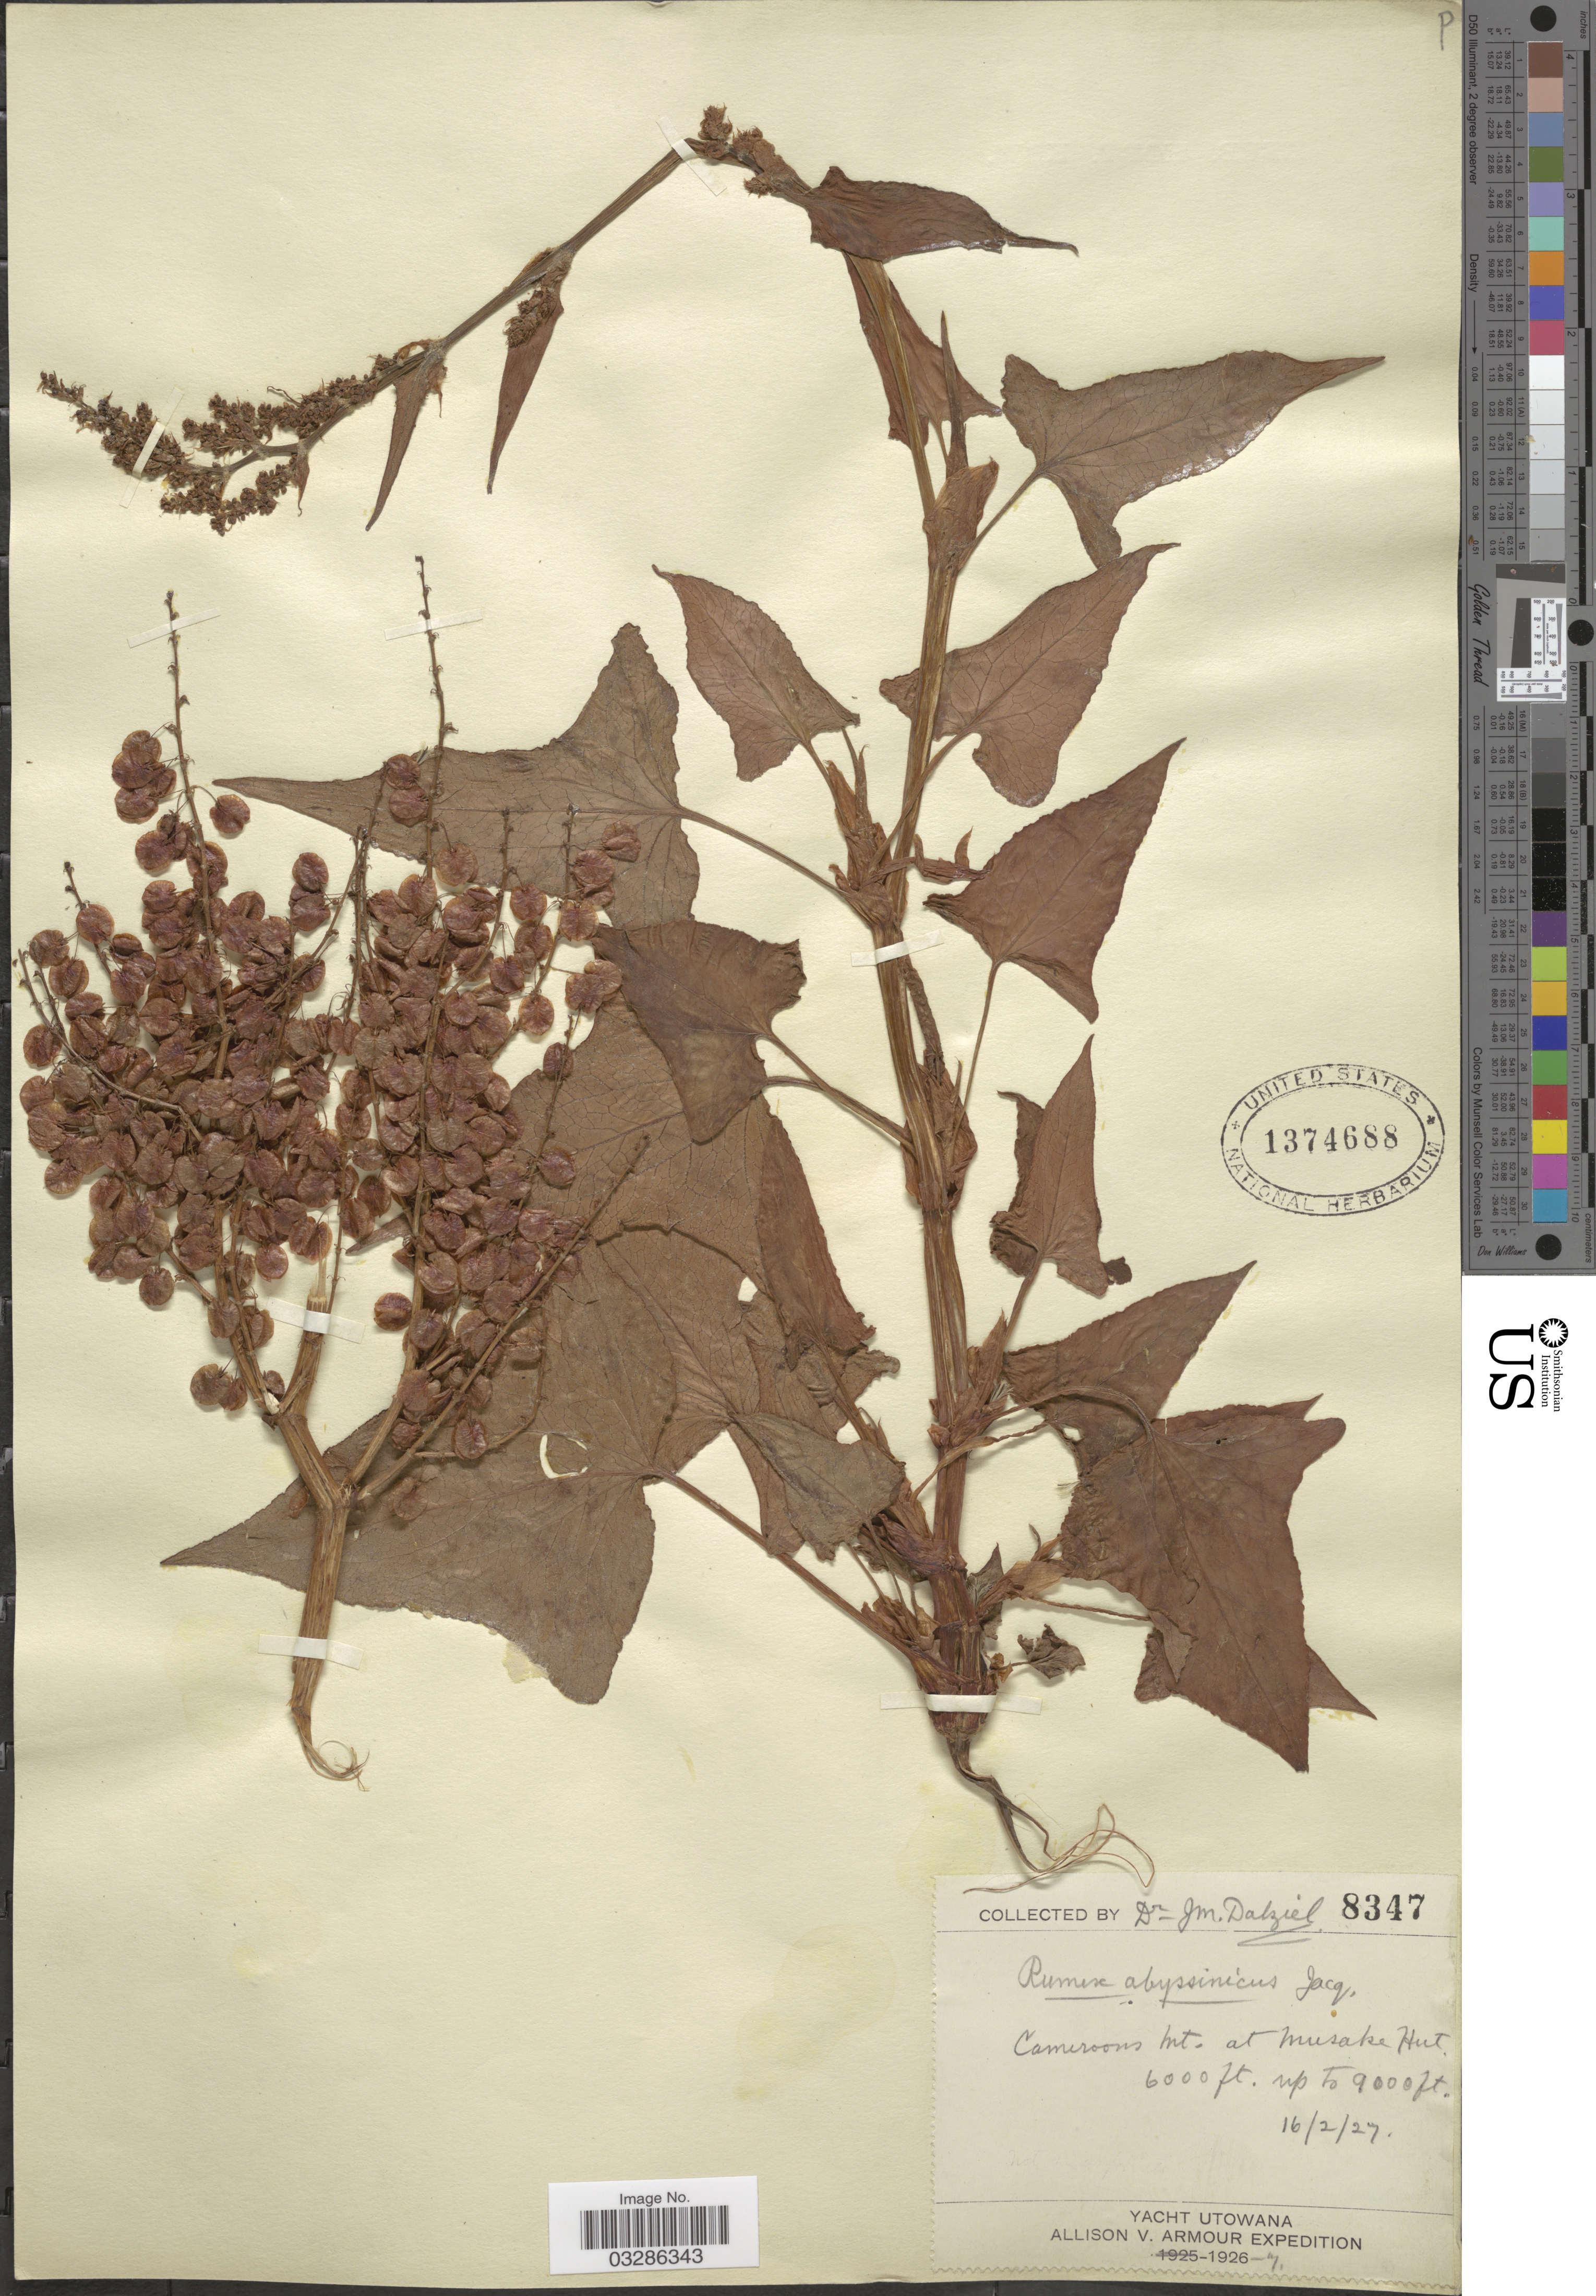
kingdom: Plantae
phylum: Tracheophyta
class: Magnoliopsida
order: Caryophyllales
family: Polygonaceae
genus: Rumex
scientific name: Rumex abyssinicus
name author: Jacq.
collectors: J. Dalziel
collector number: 8347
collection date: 1927-02-16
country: Cameroon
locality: Cameroons Mt. at Musake Mt.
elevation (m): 1829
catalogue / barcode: US 1374688